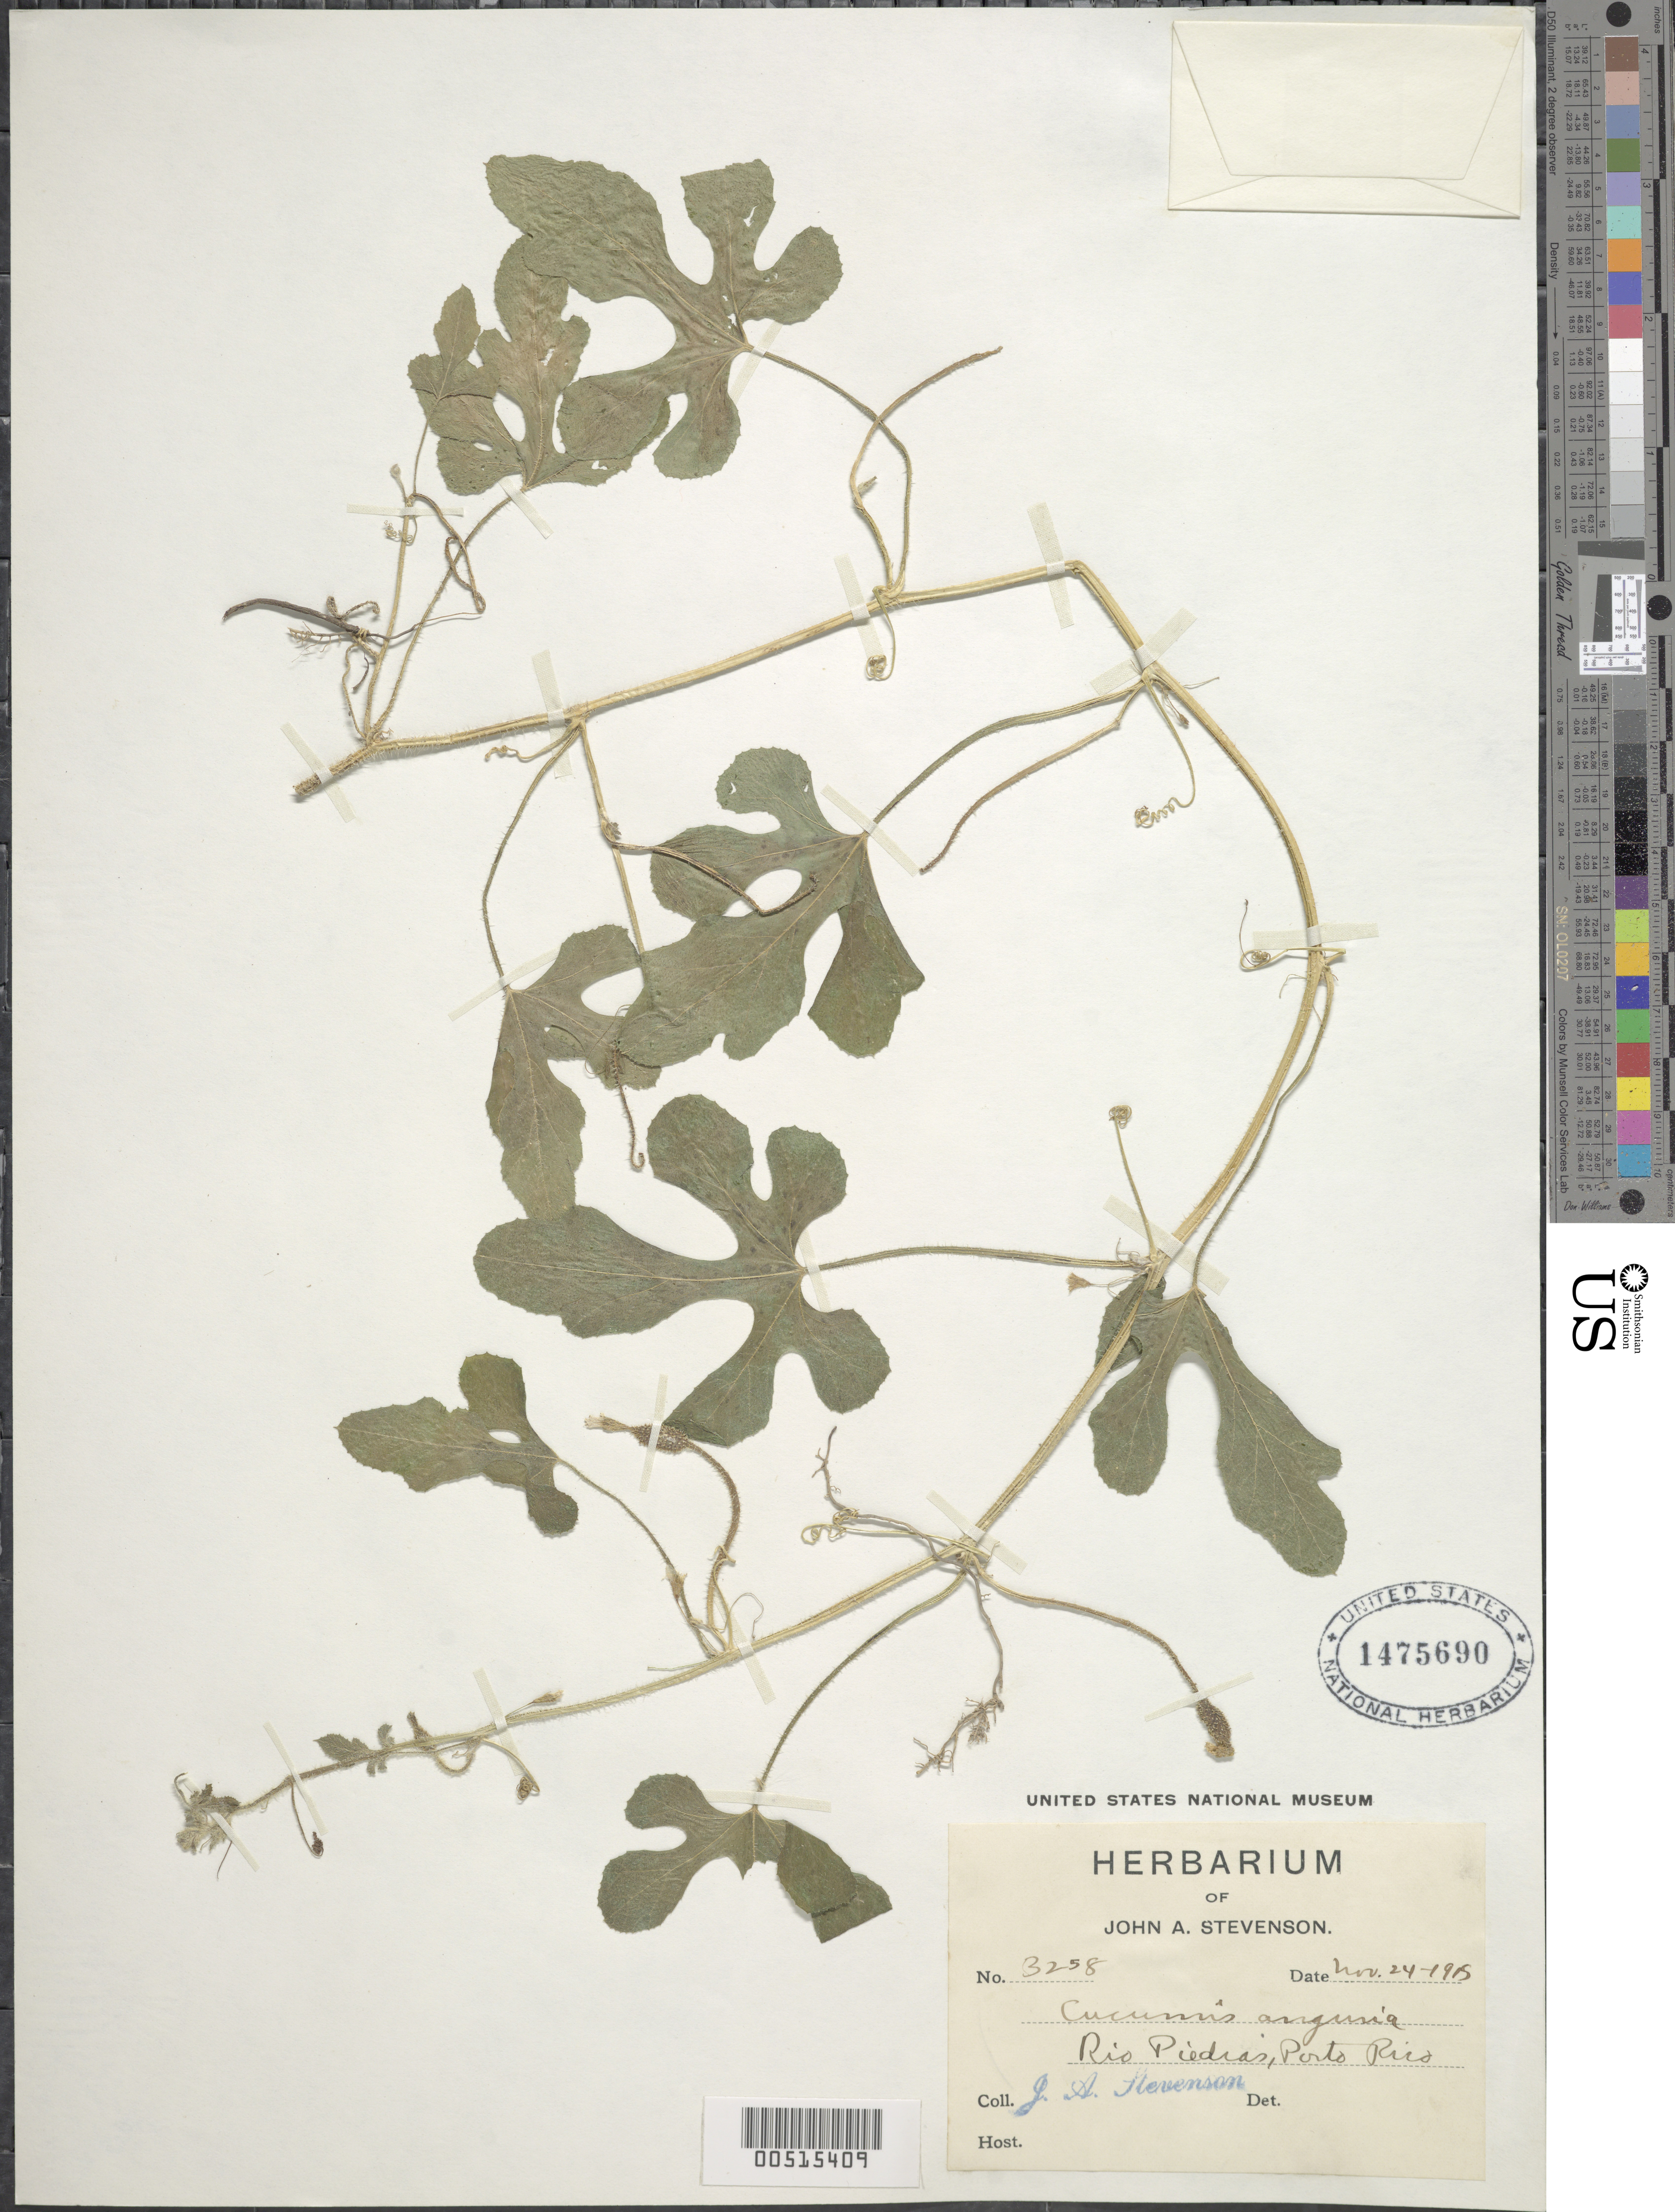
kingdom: Plantae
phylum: Tracheophyta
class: Magnoliopsida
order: Cucurbitales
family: Cucurbitaceae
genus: Cucumis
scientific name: Cucumis anguria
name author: L.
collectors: J. Stevenson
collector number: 3258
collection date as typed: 24 Nov 1915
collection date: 1915-11-24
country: Puerto Rico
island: Greater Antilles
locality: Rio Piedras.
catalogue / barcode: US 1475690